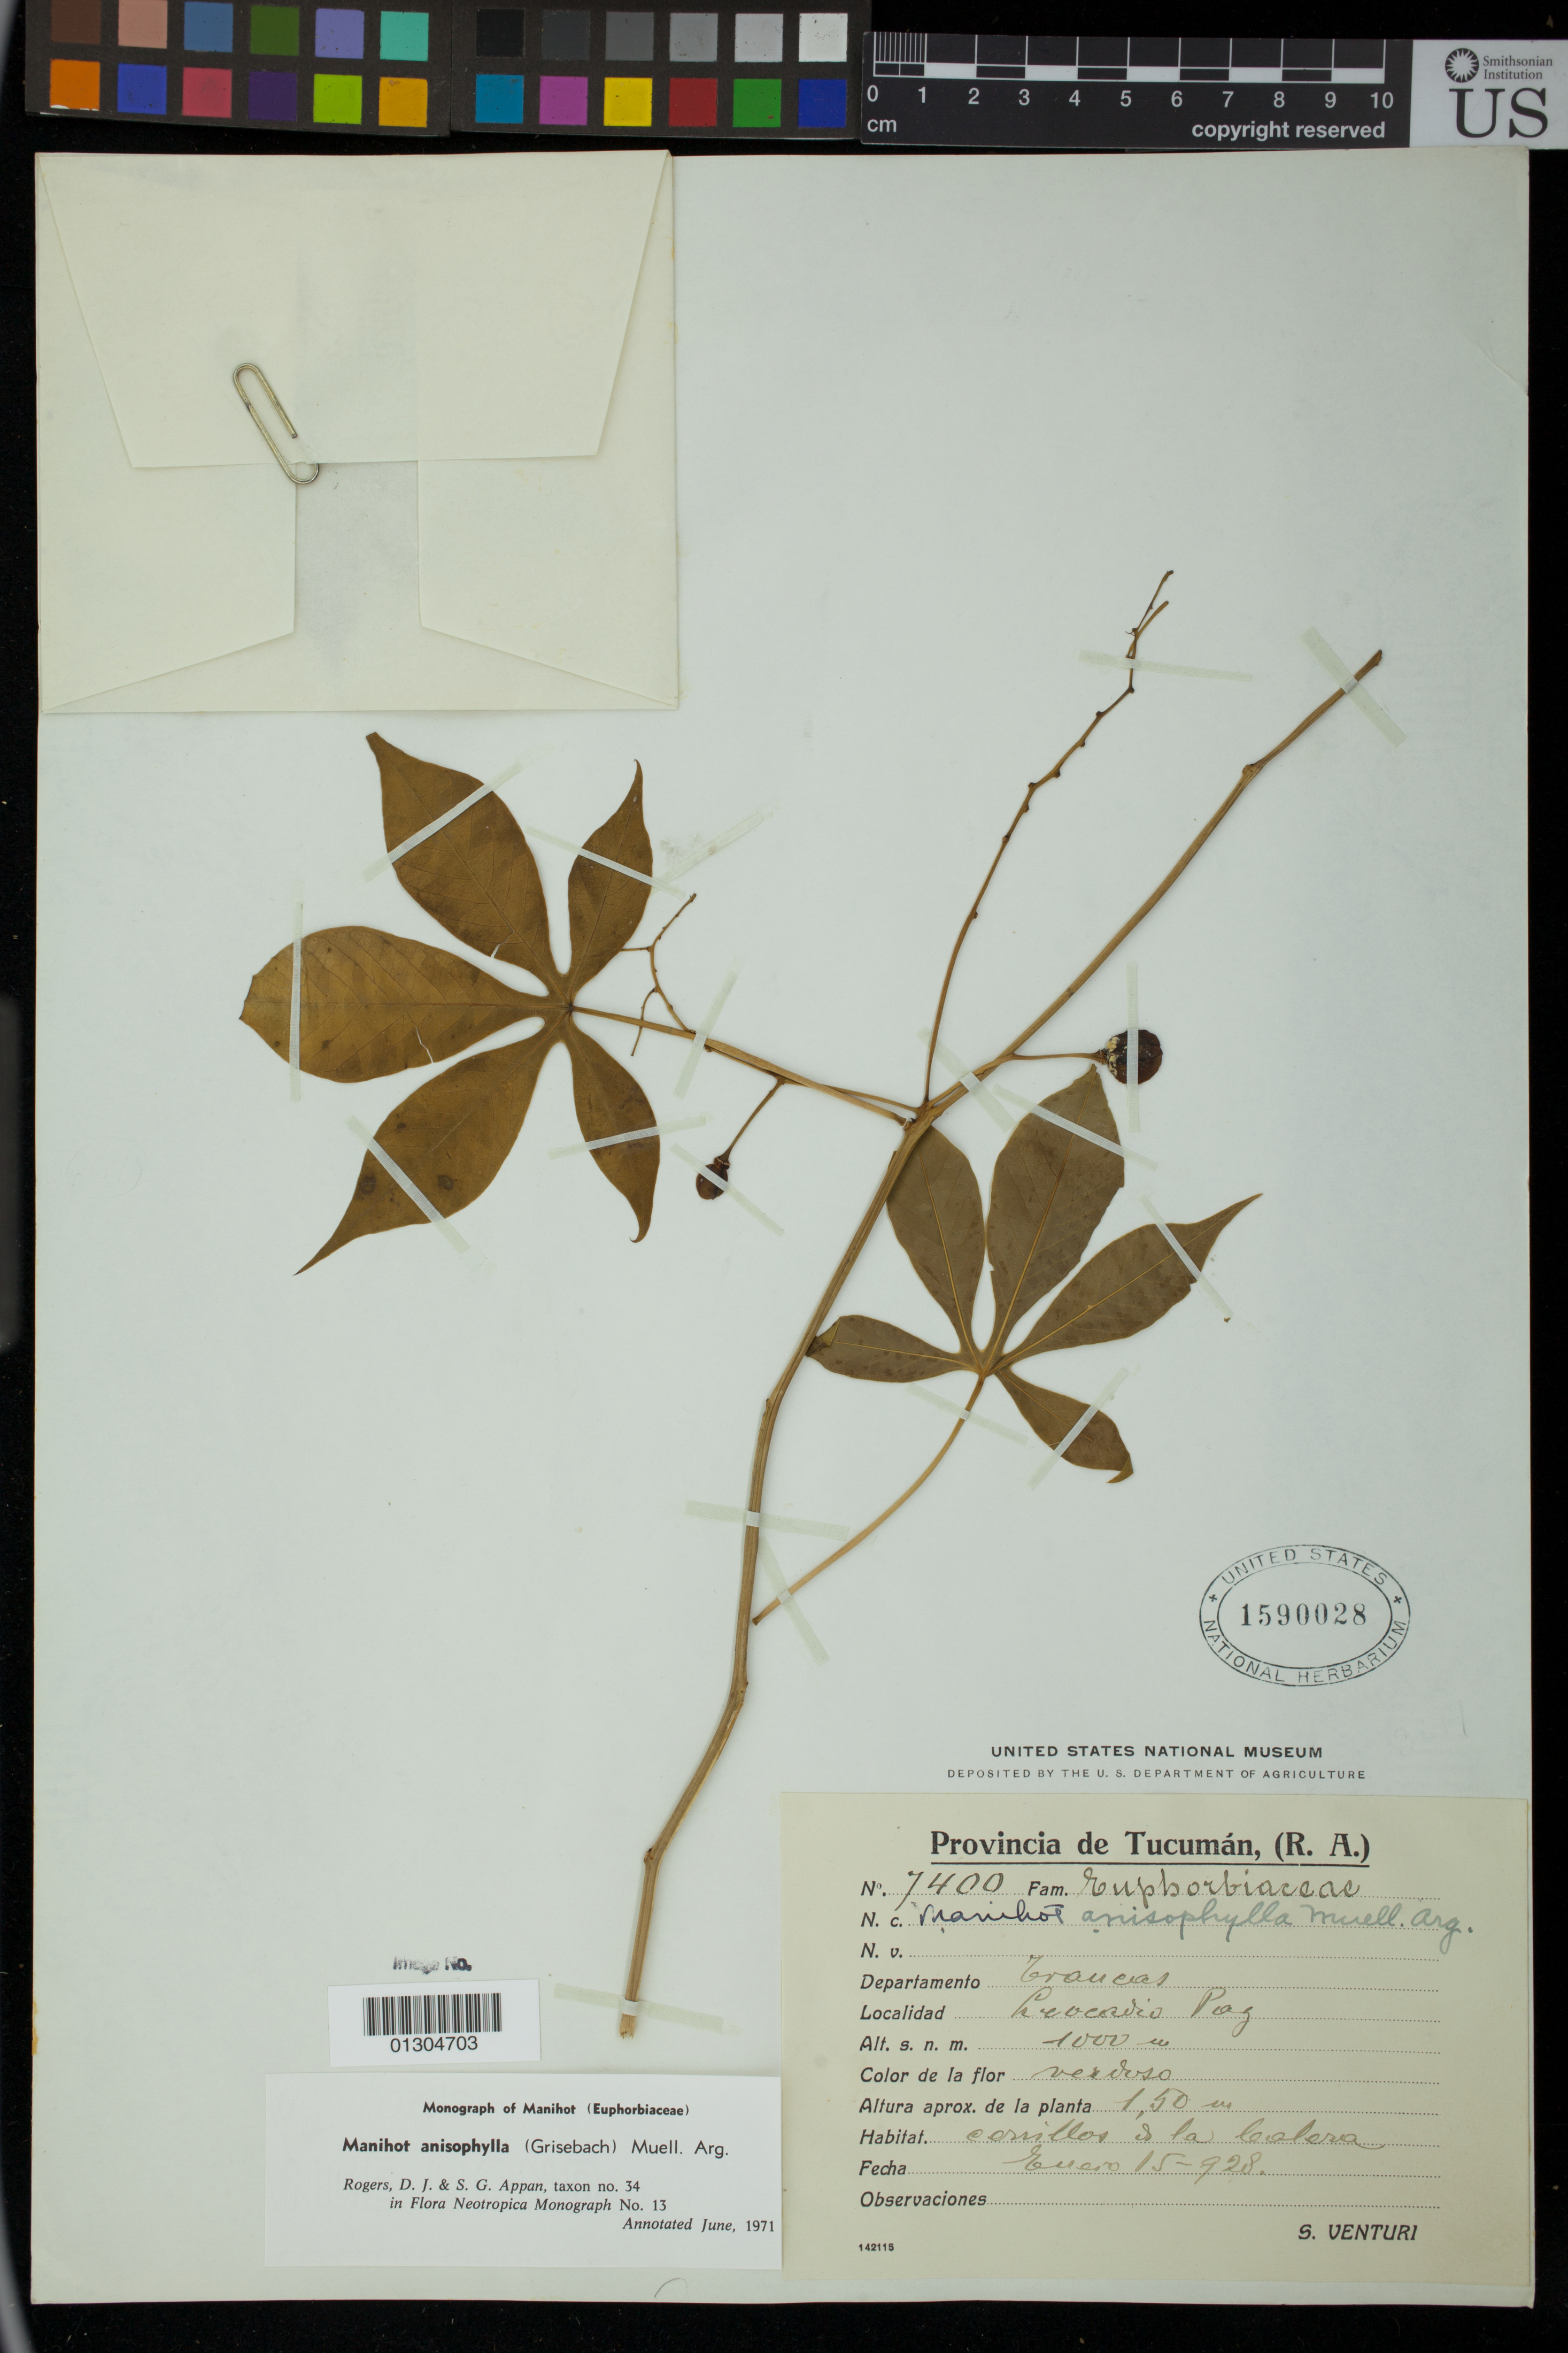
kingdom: Plantae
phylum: Tracheophyta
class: Magnoliopsida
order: Malpighiales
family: Euphorbiaceae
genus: Manihot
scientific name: Manihot anisophylla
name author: (Griseb.) Müll. Arg.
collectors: S. Venturi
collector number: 7400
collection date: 1928-01-15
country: Argentina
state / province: Tucumán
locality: Trancas, Leocadio Paz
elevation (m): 1000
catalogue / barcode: US 1590028